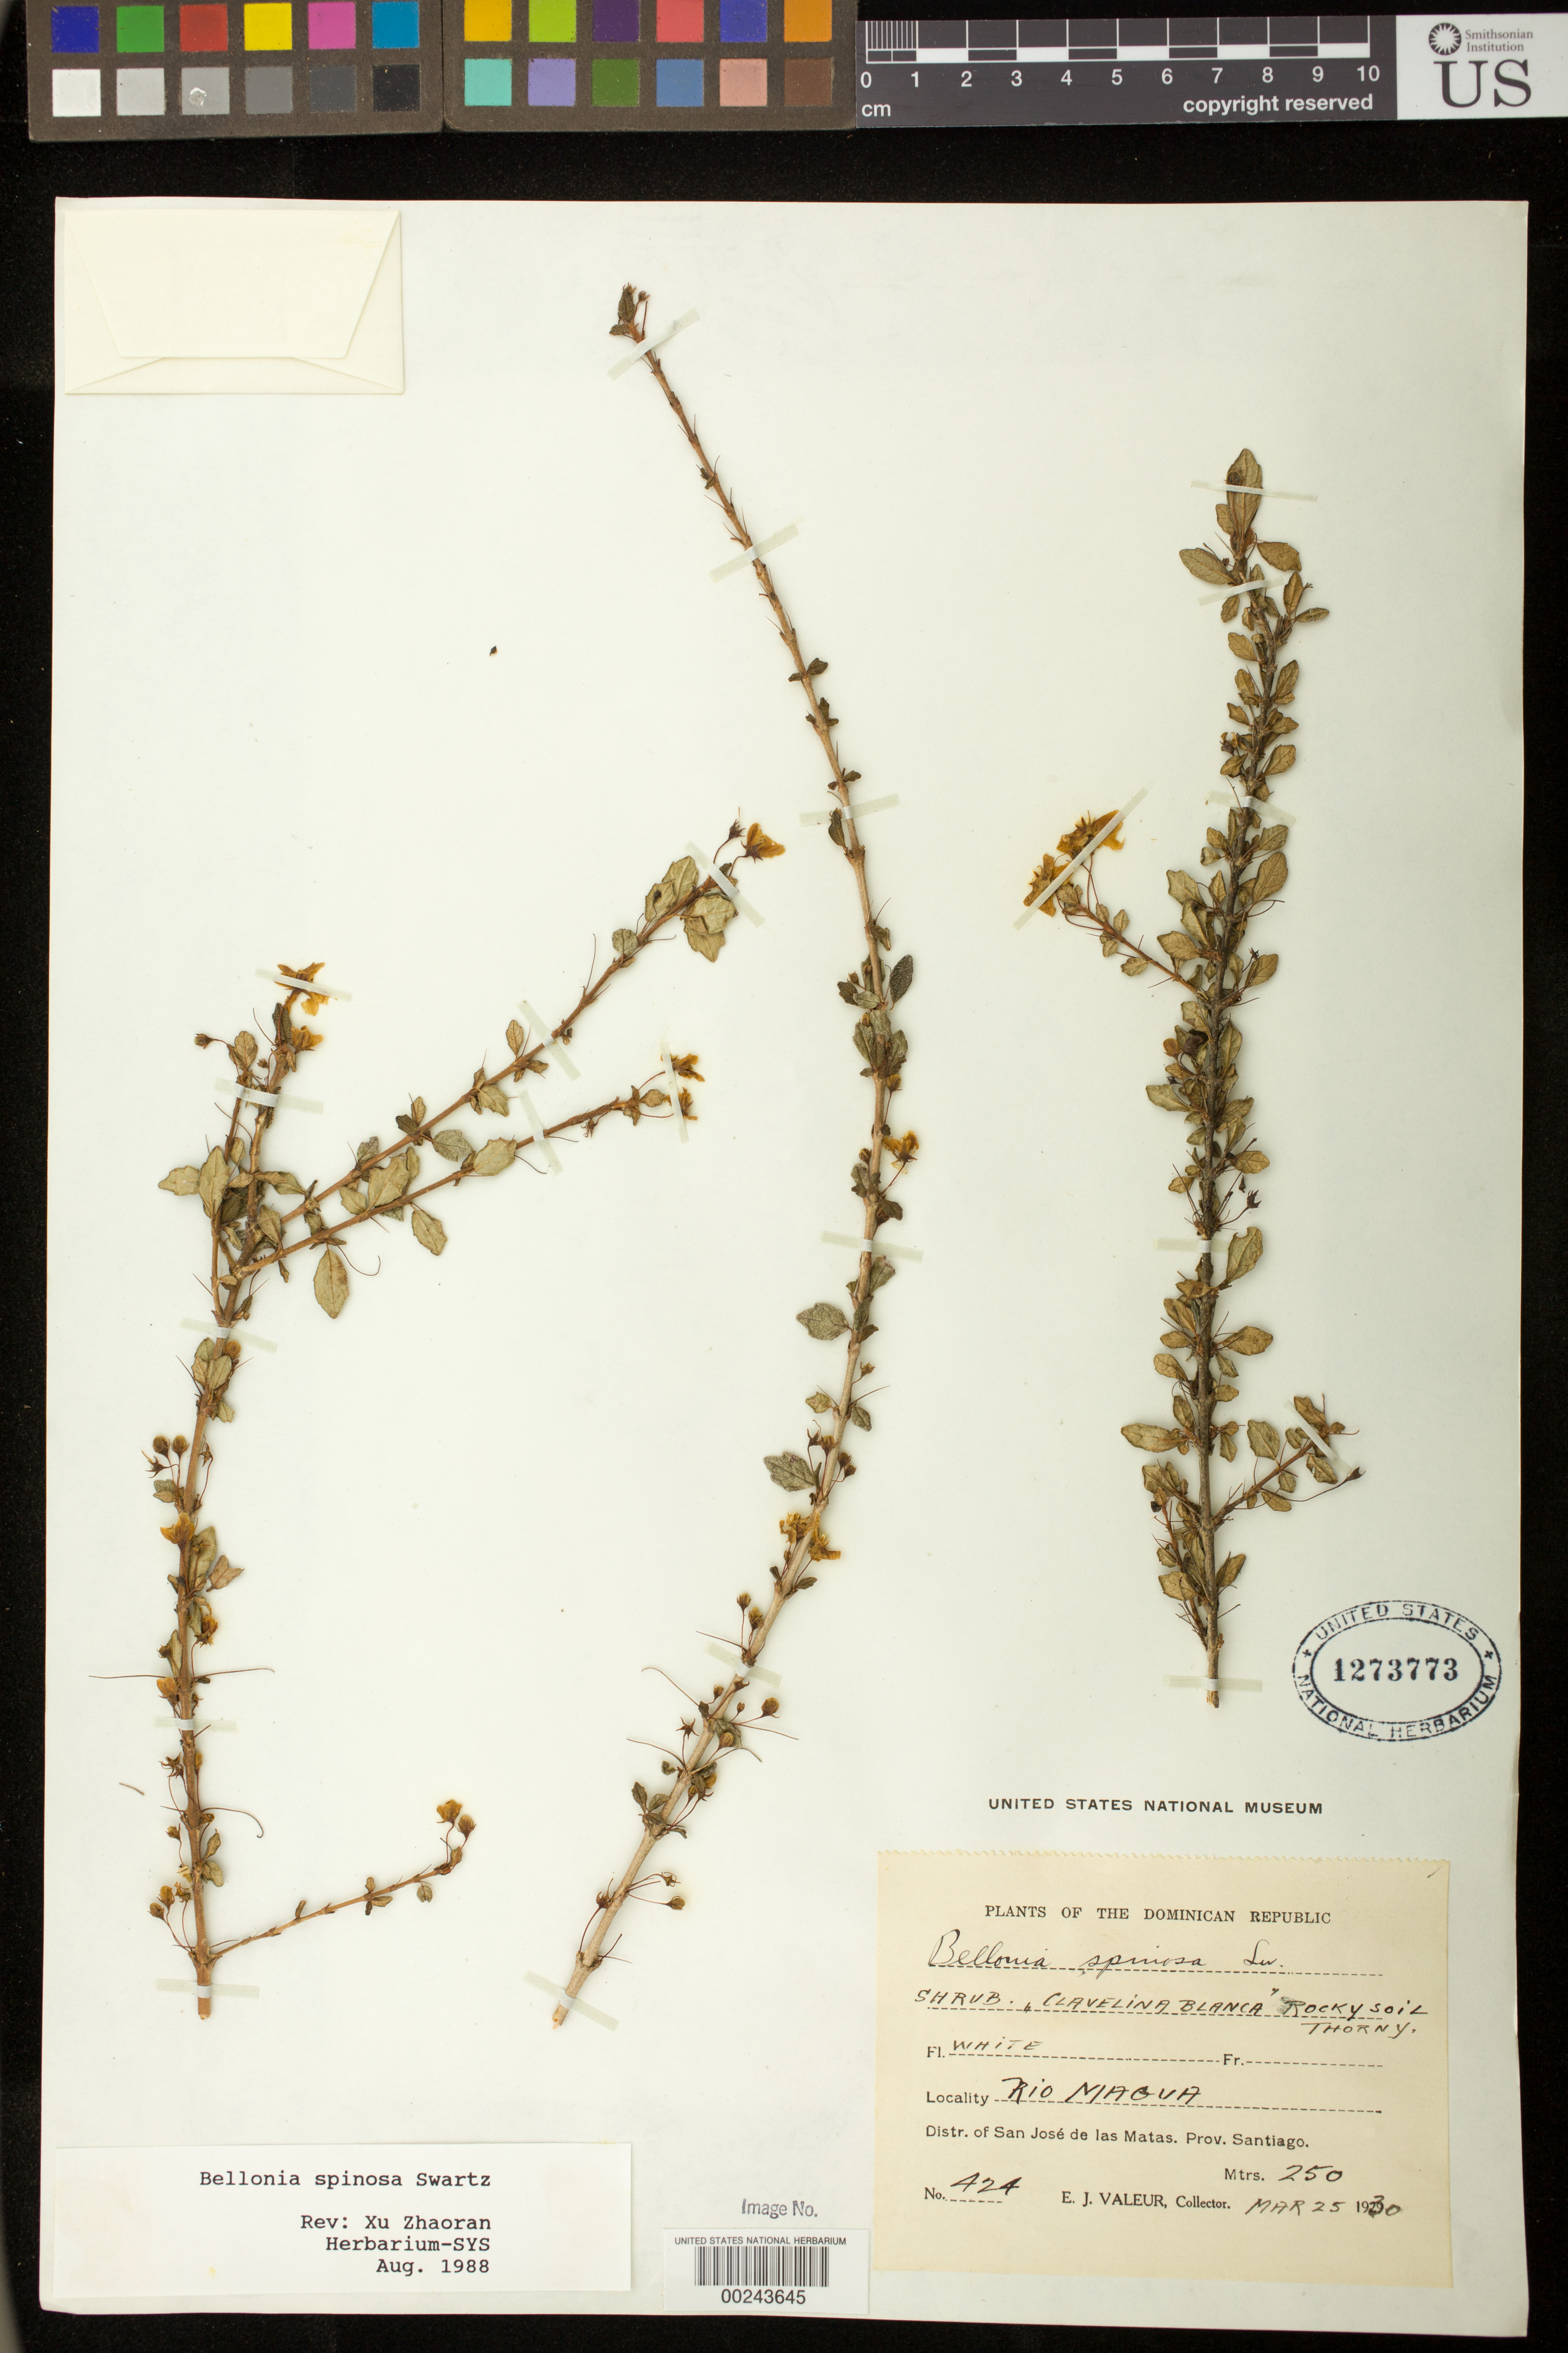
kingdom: Plantae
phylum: Tracheophyta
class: Magnoliopsida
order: Lamiales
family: Gesneriaceae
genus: Bellonia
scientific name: Bellonia spinosa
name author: Sw.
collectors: E. Valeur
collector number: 424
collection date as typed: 25 Mar 1930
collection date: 1930-03-25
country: Dominican Republic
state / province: Santiago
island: Hispaniola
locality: Dist. of San Jose de las Matas, Rio Magua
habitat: Rocky soil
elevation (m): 250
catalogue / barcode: US 1273773